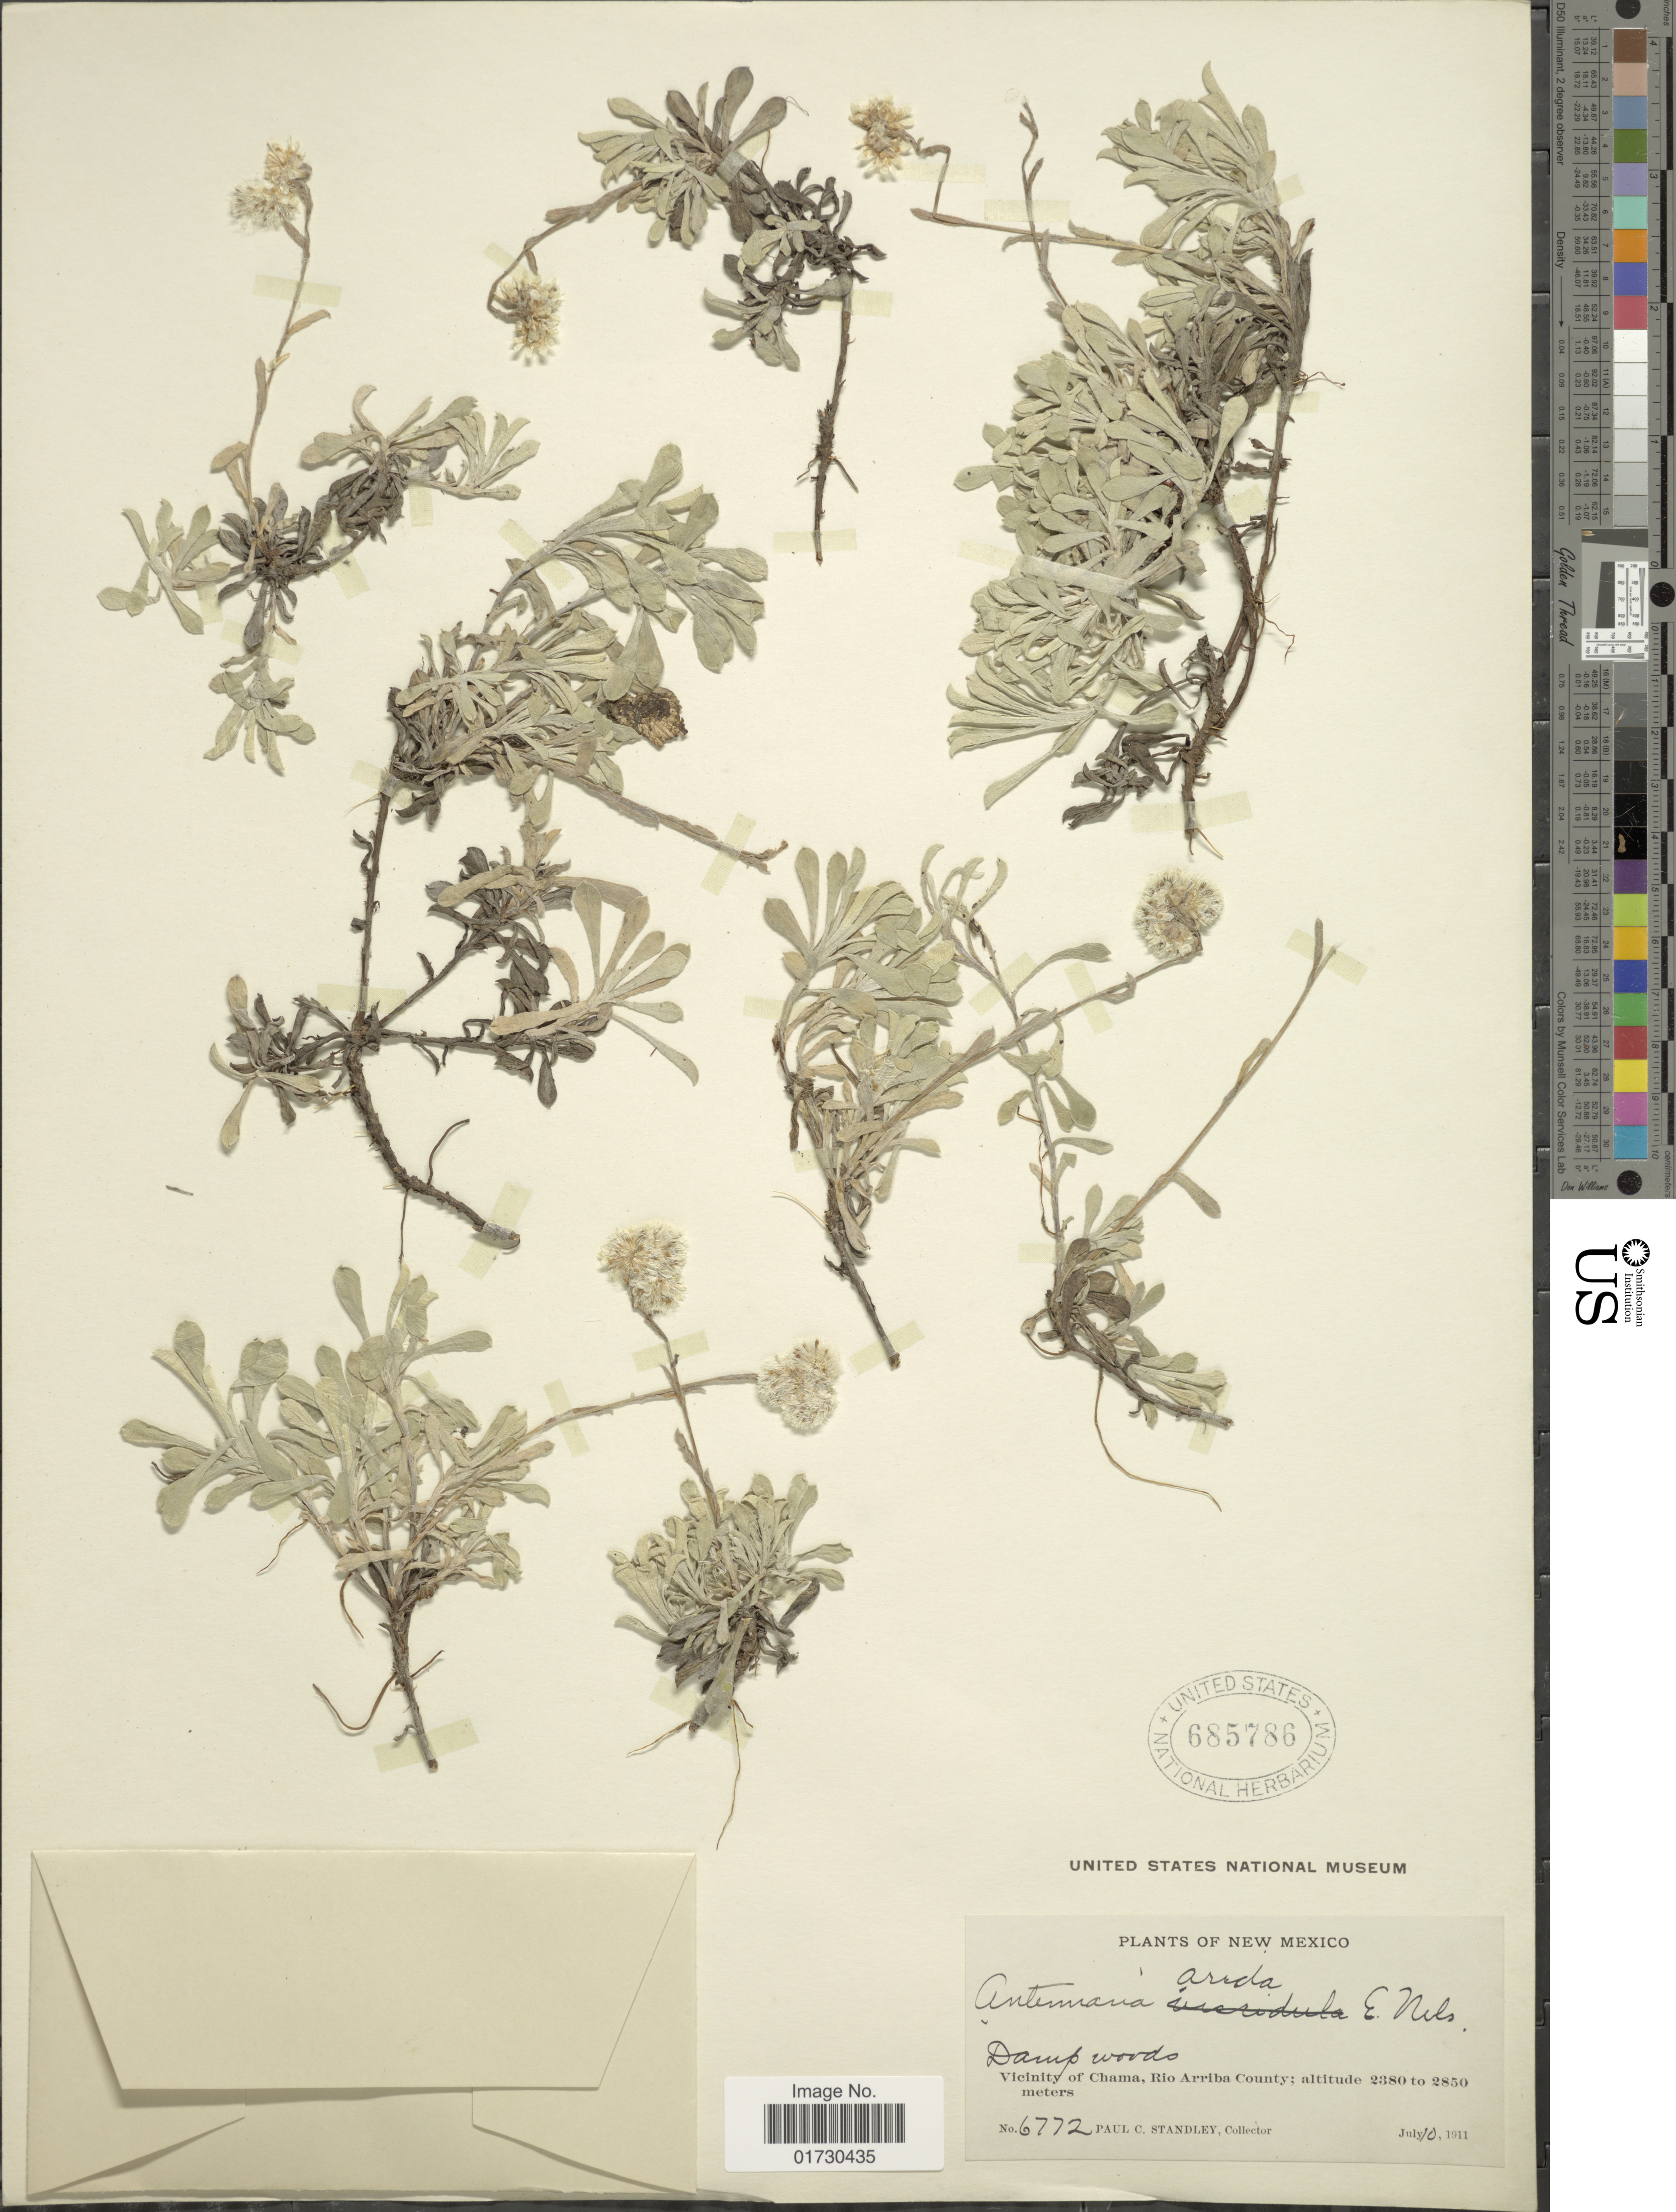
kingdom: Plantae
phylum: Tracheophyta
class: Magnoliopsida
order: Asterales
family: Asteraceae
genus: Antennaria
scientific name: Antennaria arida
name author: E.E. Nelson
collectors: P. C. Standley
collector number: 6772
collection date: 1911-07-10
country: United States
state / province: New Mexico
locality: Vicinity of Chama, Rio Arriba County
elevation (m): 2380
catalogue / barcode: US 685786